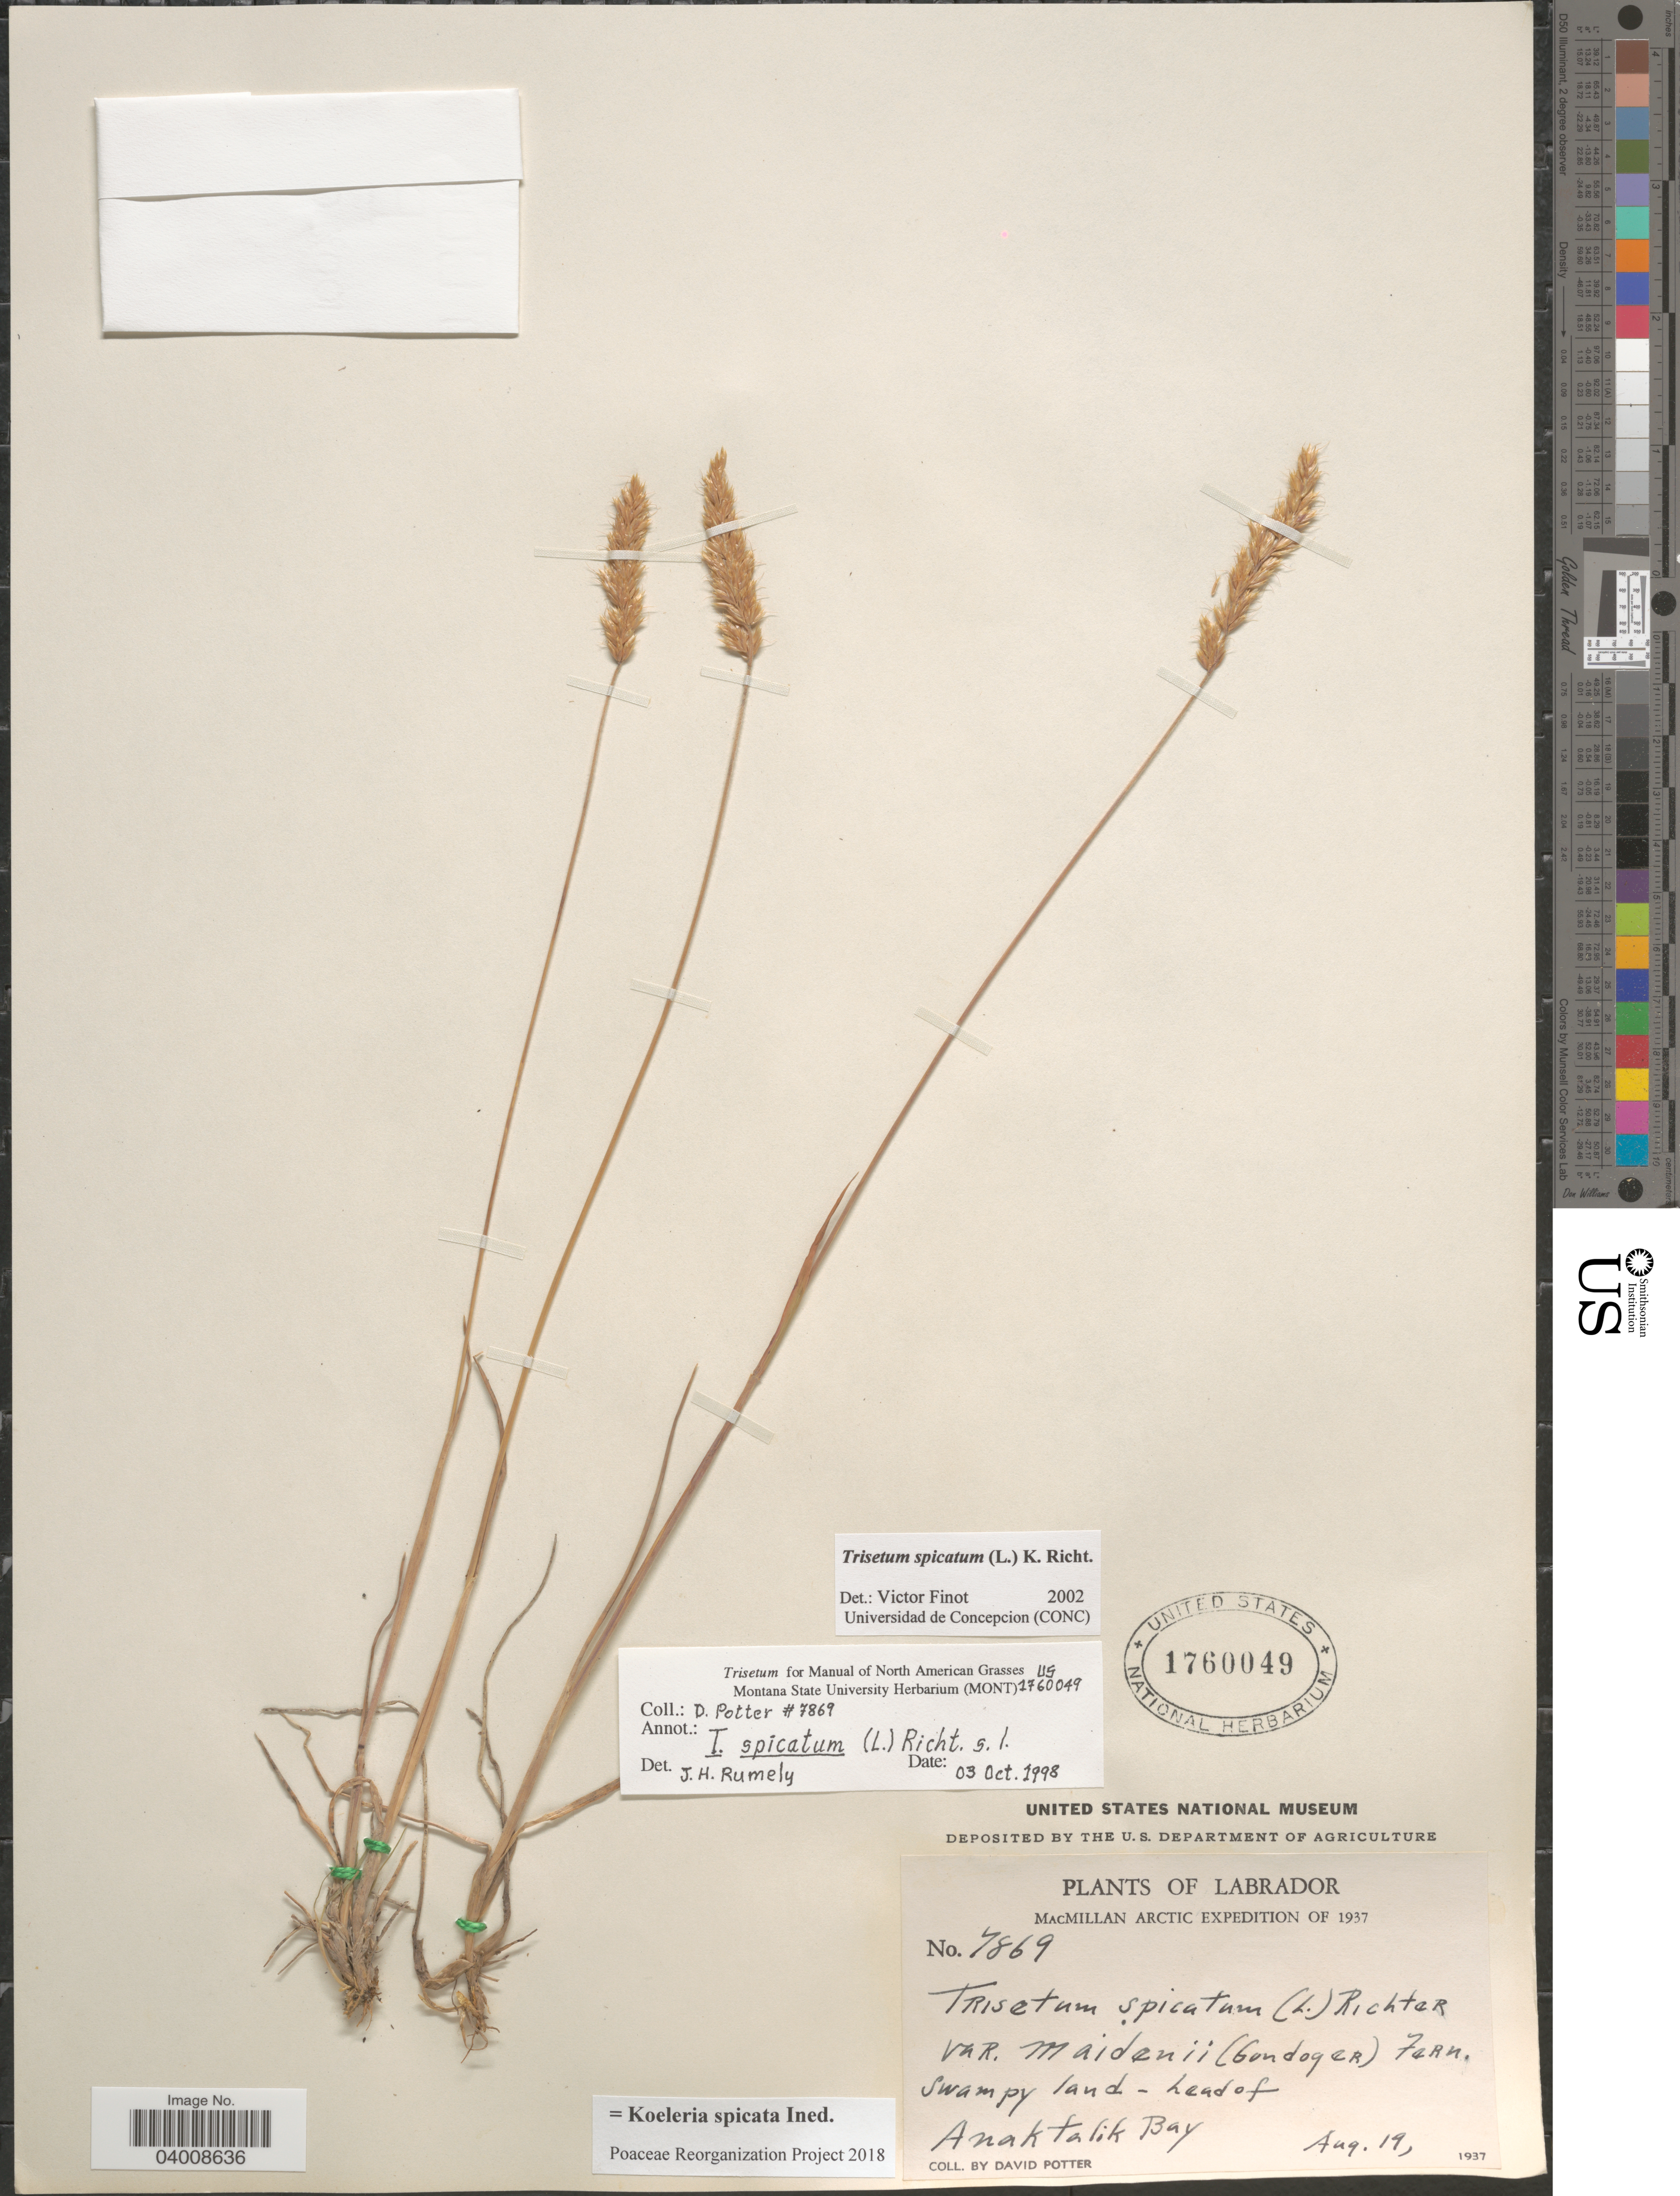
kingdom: Plantae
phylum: Tracheophyta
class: Liliopsida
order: Poales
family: Poaceae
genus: Koeleria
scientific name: Koeleria spicata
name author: (L.) Barberá et al.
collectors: D. Potter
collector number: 7869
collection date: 1937-08-19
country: Canada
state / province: Newfoundland and Labrador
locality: Labrador. Swampy land - head of Anaktalik Bay.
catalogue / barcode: US 1760049